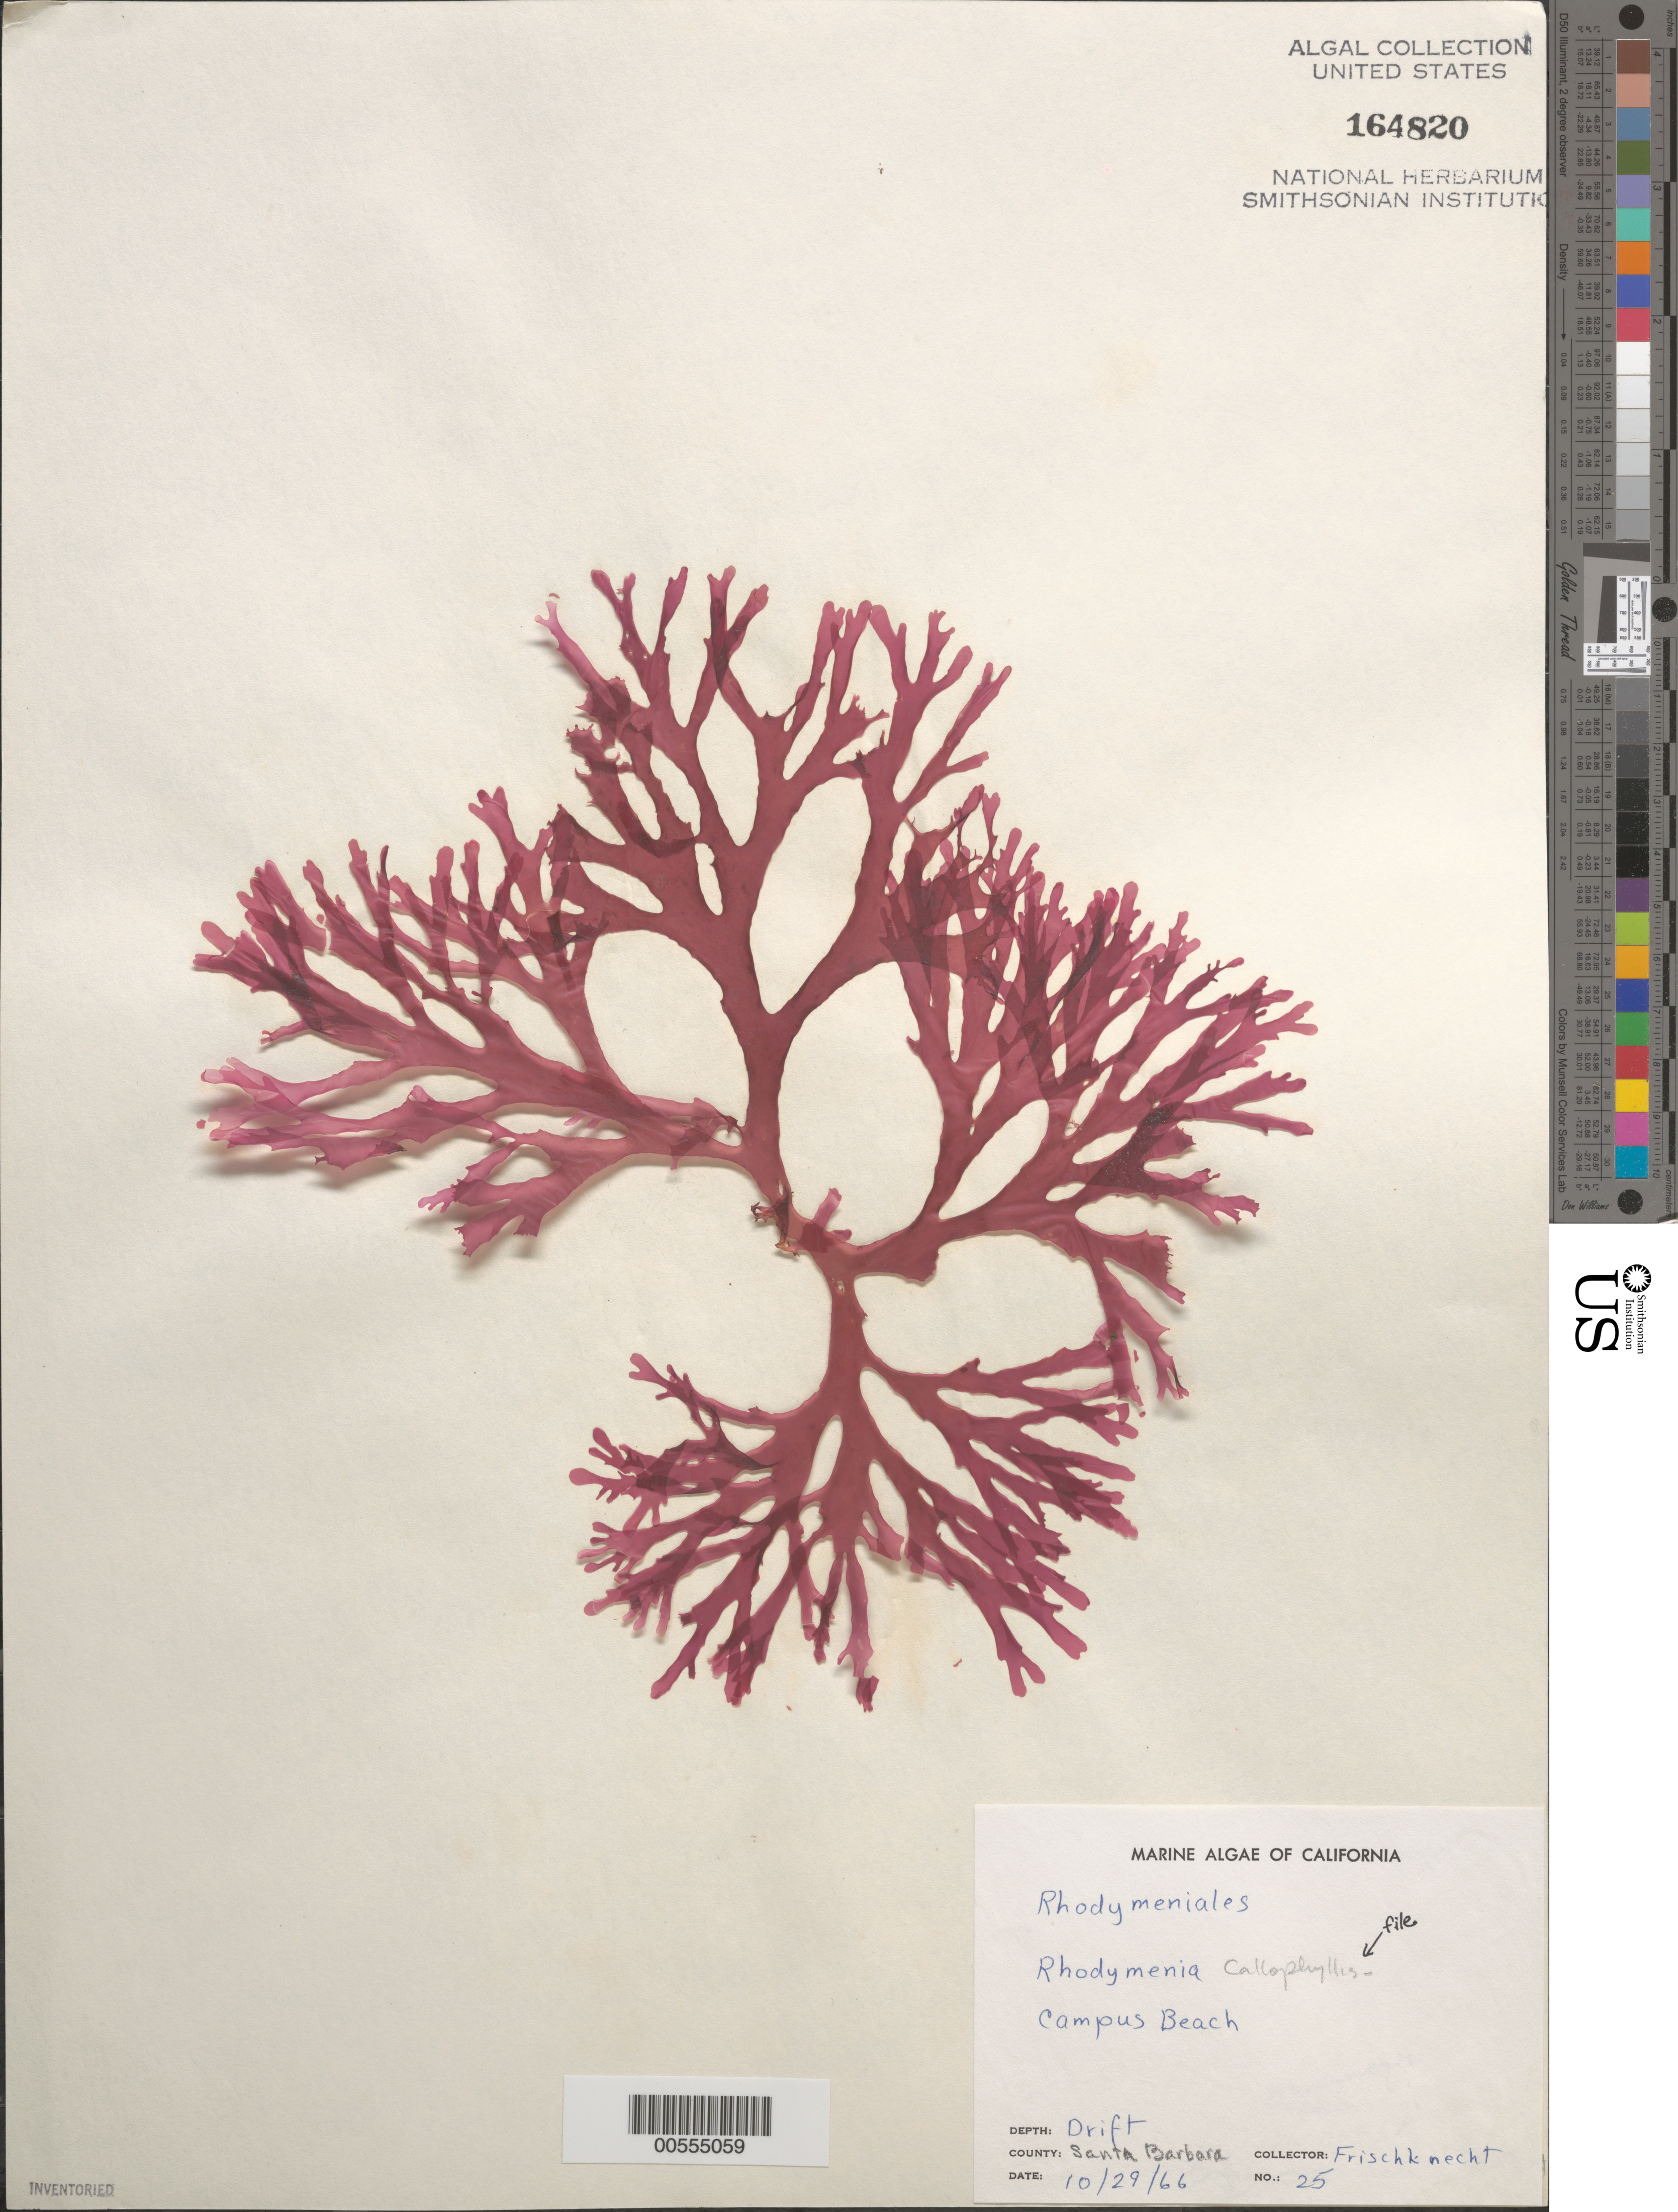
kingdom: Plantae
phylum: Rhodophyta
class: Florideophyceae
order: Gigartinales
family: Kallymeniaceae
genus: Callophyllis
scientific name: Callophyllis sp.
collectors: -. Frischknecht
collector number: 25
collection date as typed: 29 Oct 1966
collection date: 1966-10-29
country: United States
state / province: California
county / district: Santa Barbara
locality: Campus Beach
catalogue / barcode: US 164820